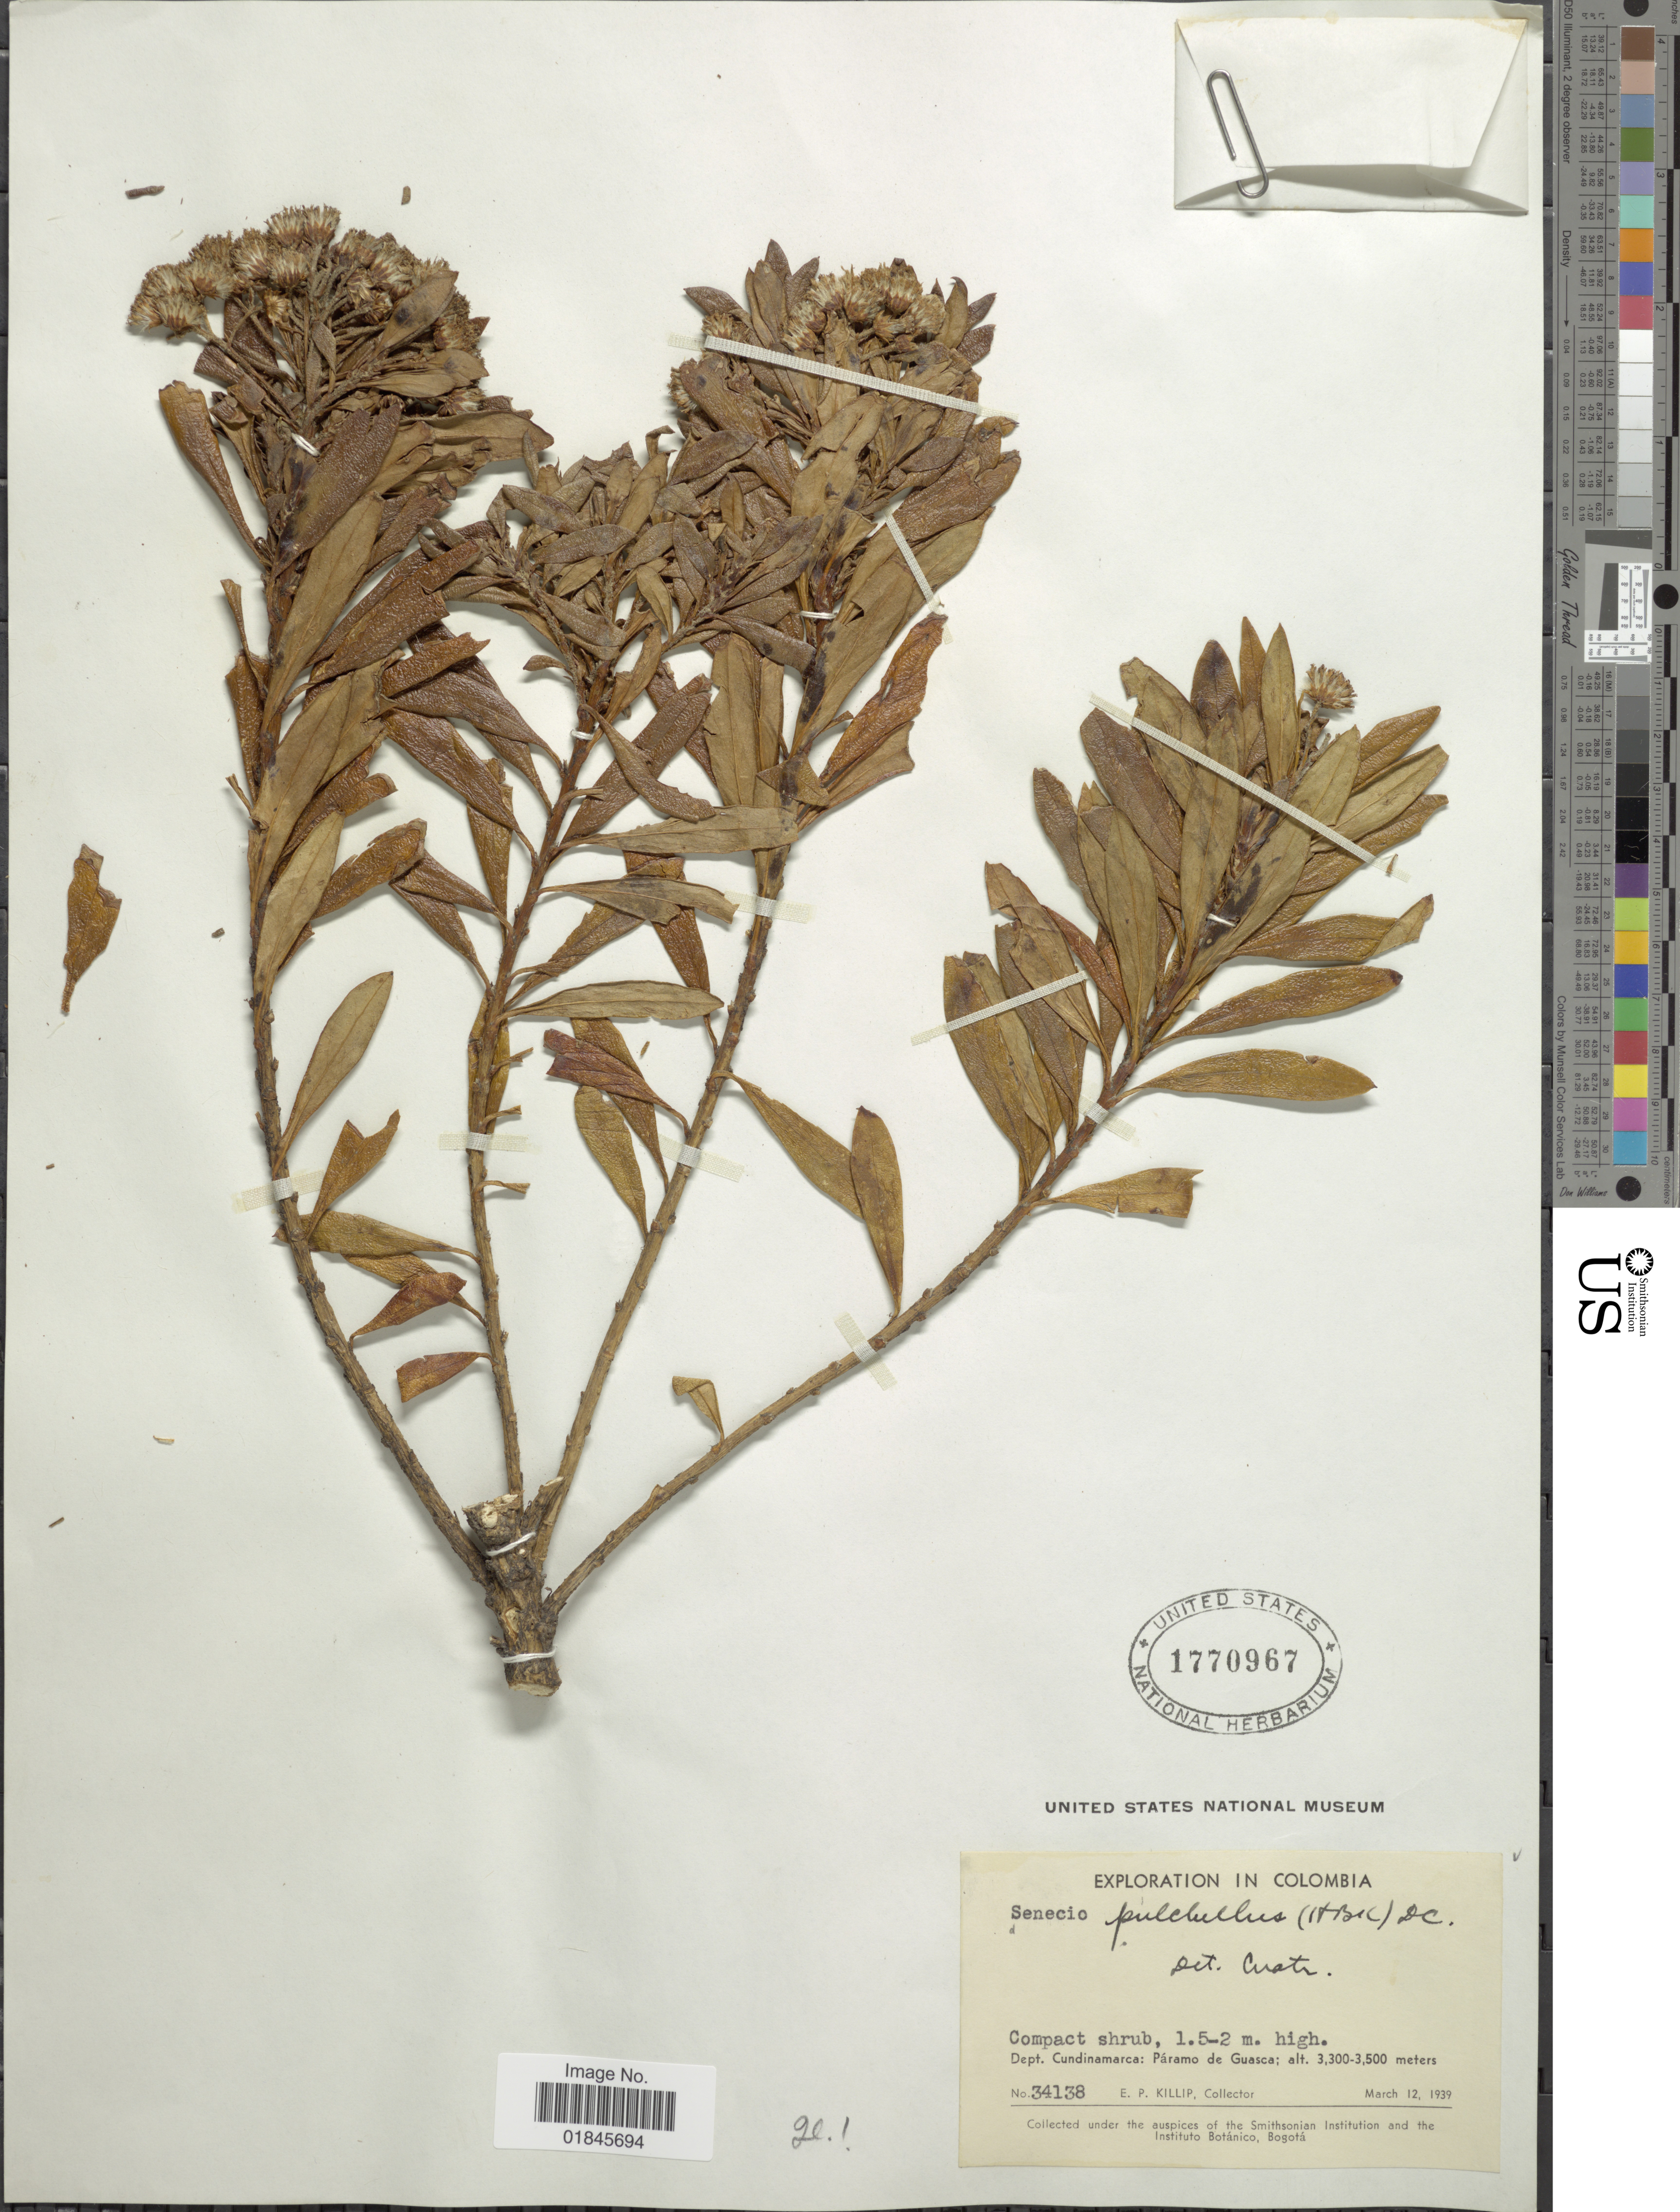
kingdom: Plantae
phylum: Tracheophyta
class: Magnoliopsida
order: Asterales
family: Asteraceae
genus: Pentacalia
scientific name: Pentacalia pulchella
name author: (Kunth) Cuatrec.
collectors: E. P. Killip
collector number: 34138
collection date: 1939-03-12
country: Colombia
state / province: Cundinamarca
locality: Dept. Cundinamarca: Páramo de Guasca.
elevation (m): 3300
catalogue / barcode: US 1770967